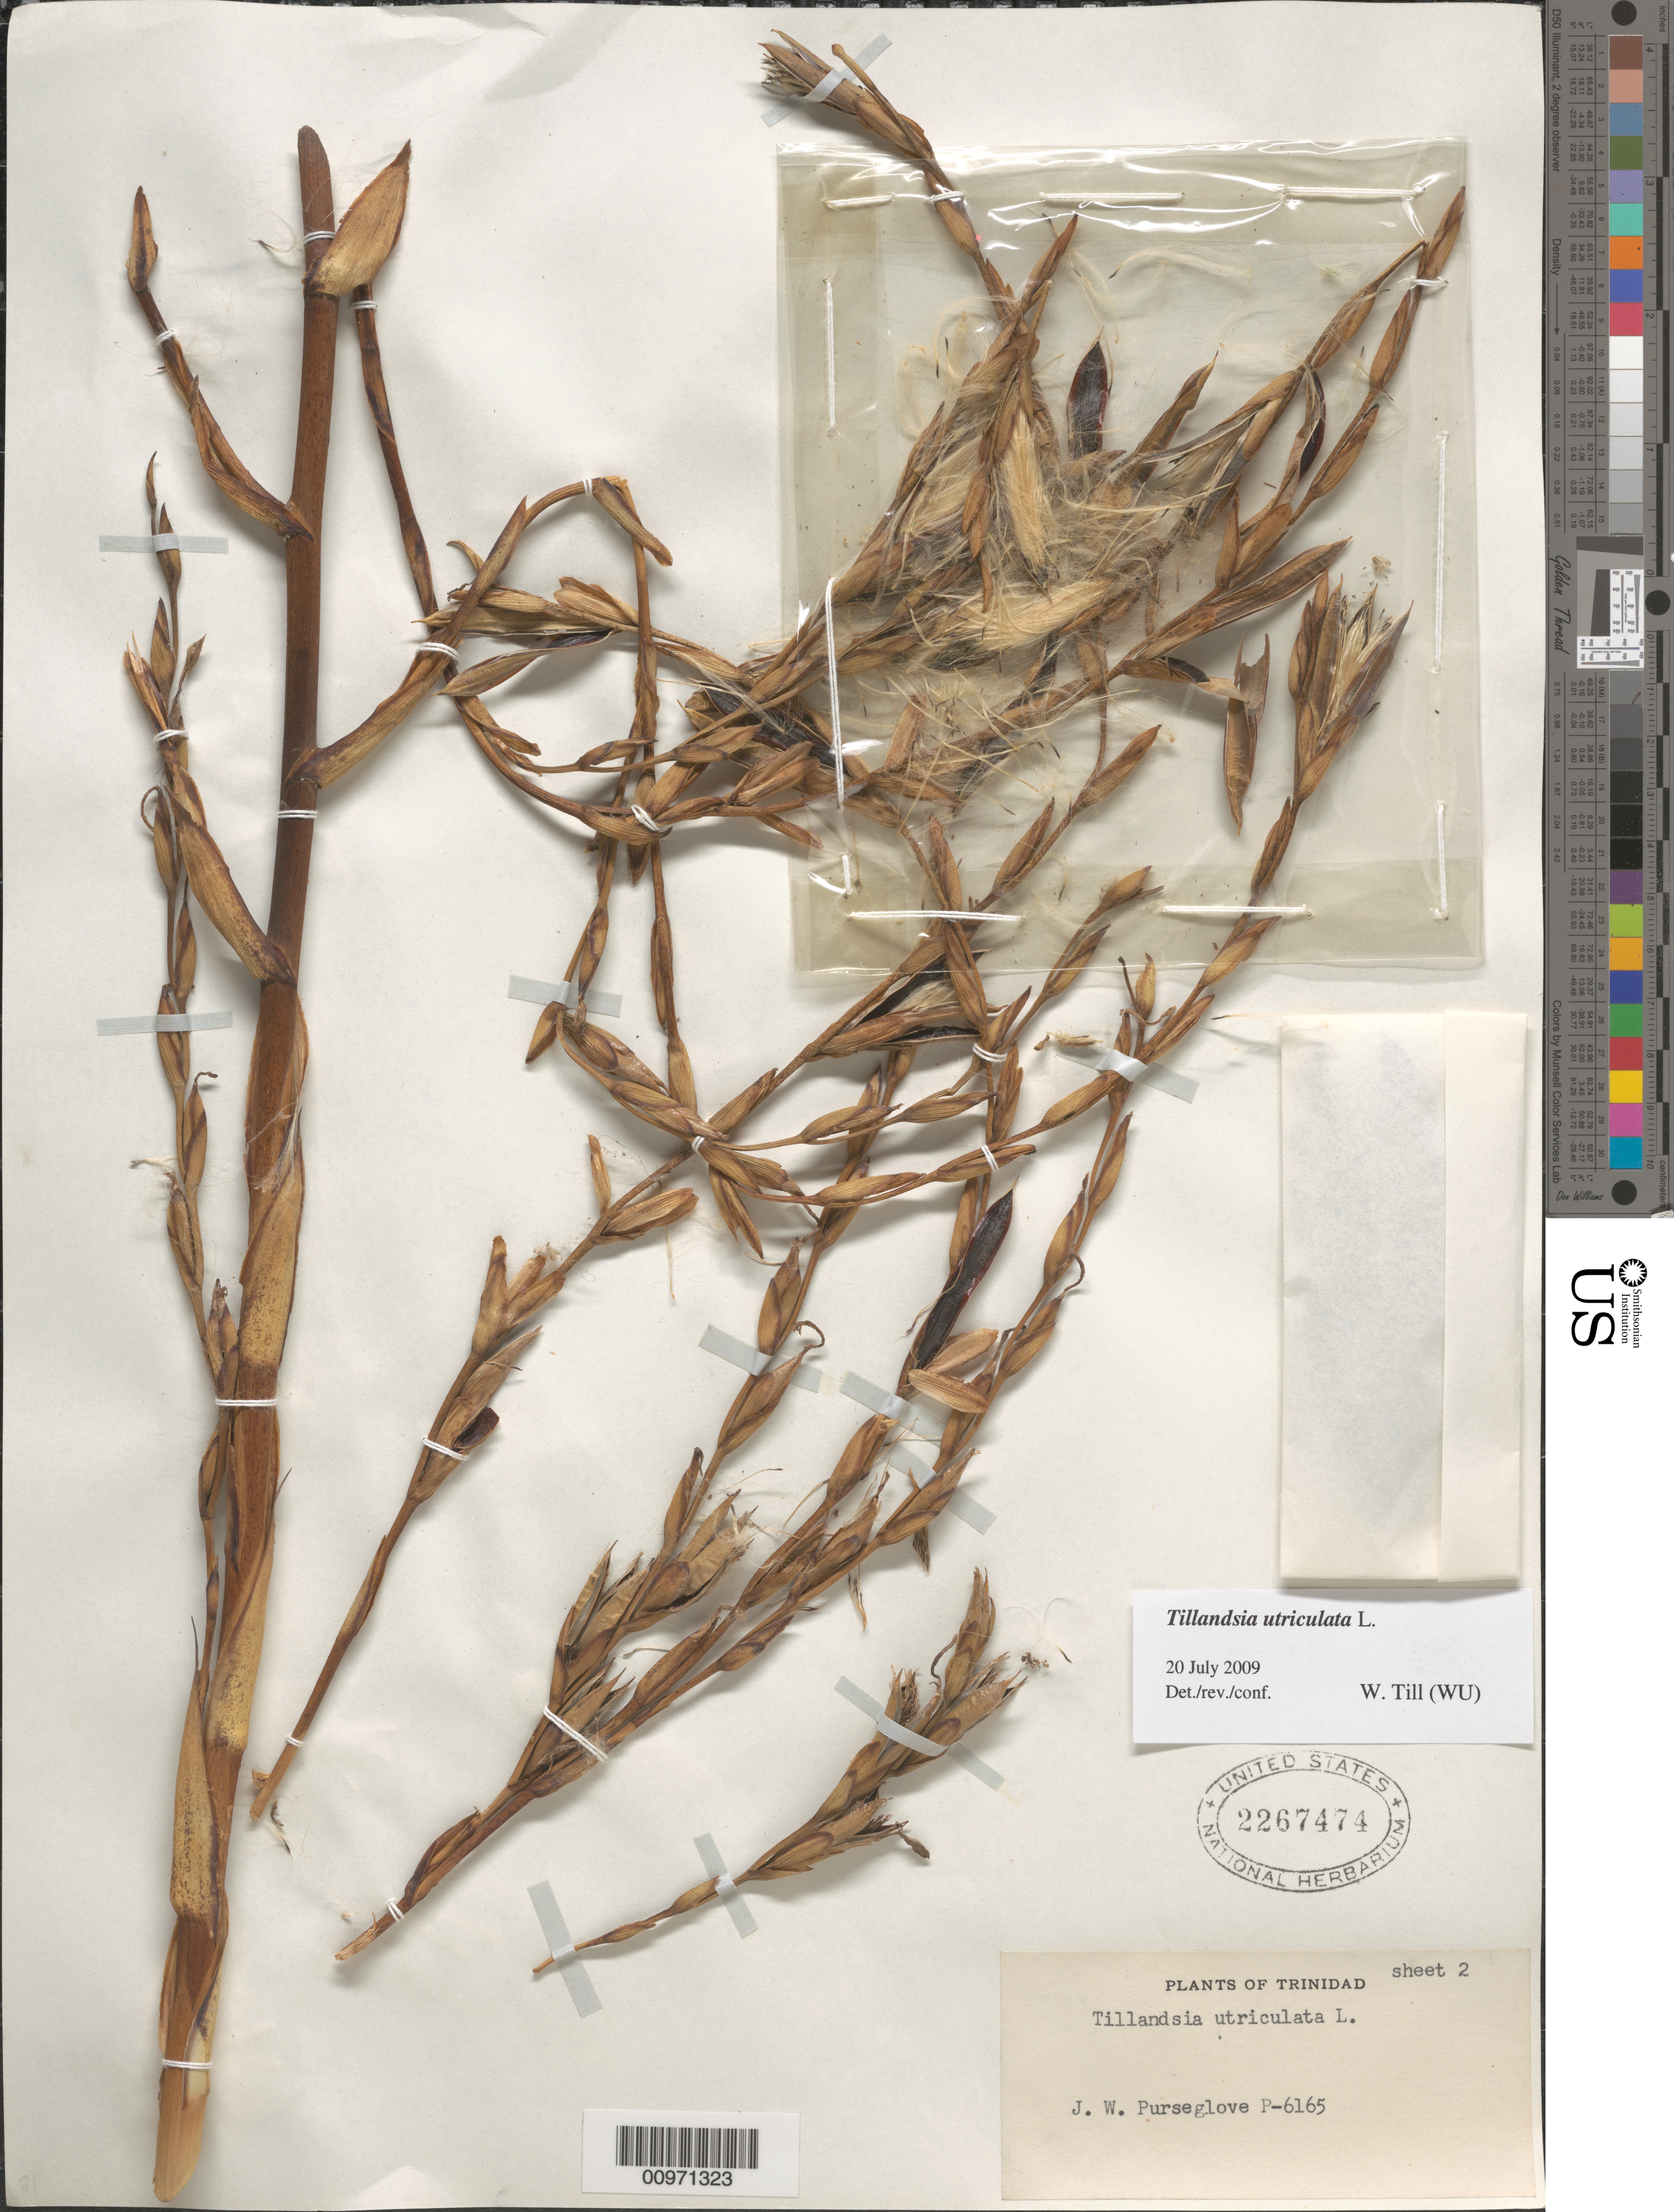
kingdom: Plantae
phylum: Tracheophyta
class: Liliopsida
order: Poales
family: Bromeliaceae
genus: Tillandsia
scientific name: Tillandsia utriculata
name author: L.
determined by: Till, W.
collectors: J. Purseglove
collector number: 6165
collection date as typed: Mar 1958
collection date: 1958-03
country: Trinidad and Tobago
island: Trinidad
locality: St. Joseph Stock Farm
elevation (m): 24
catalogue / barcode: US 2267474